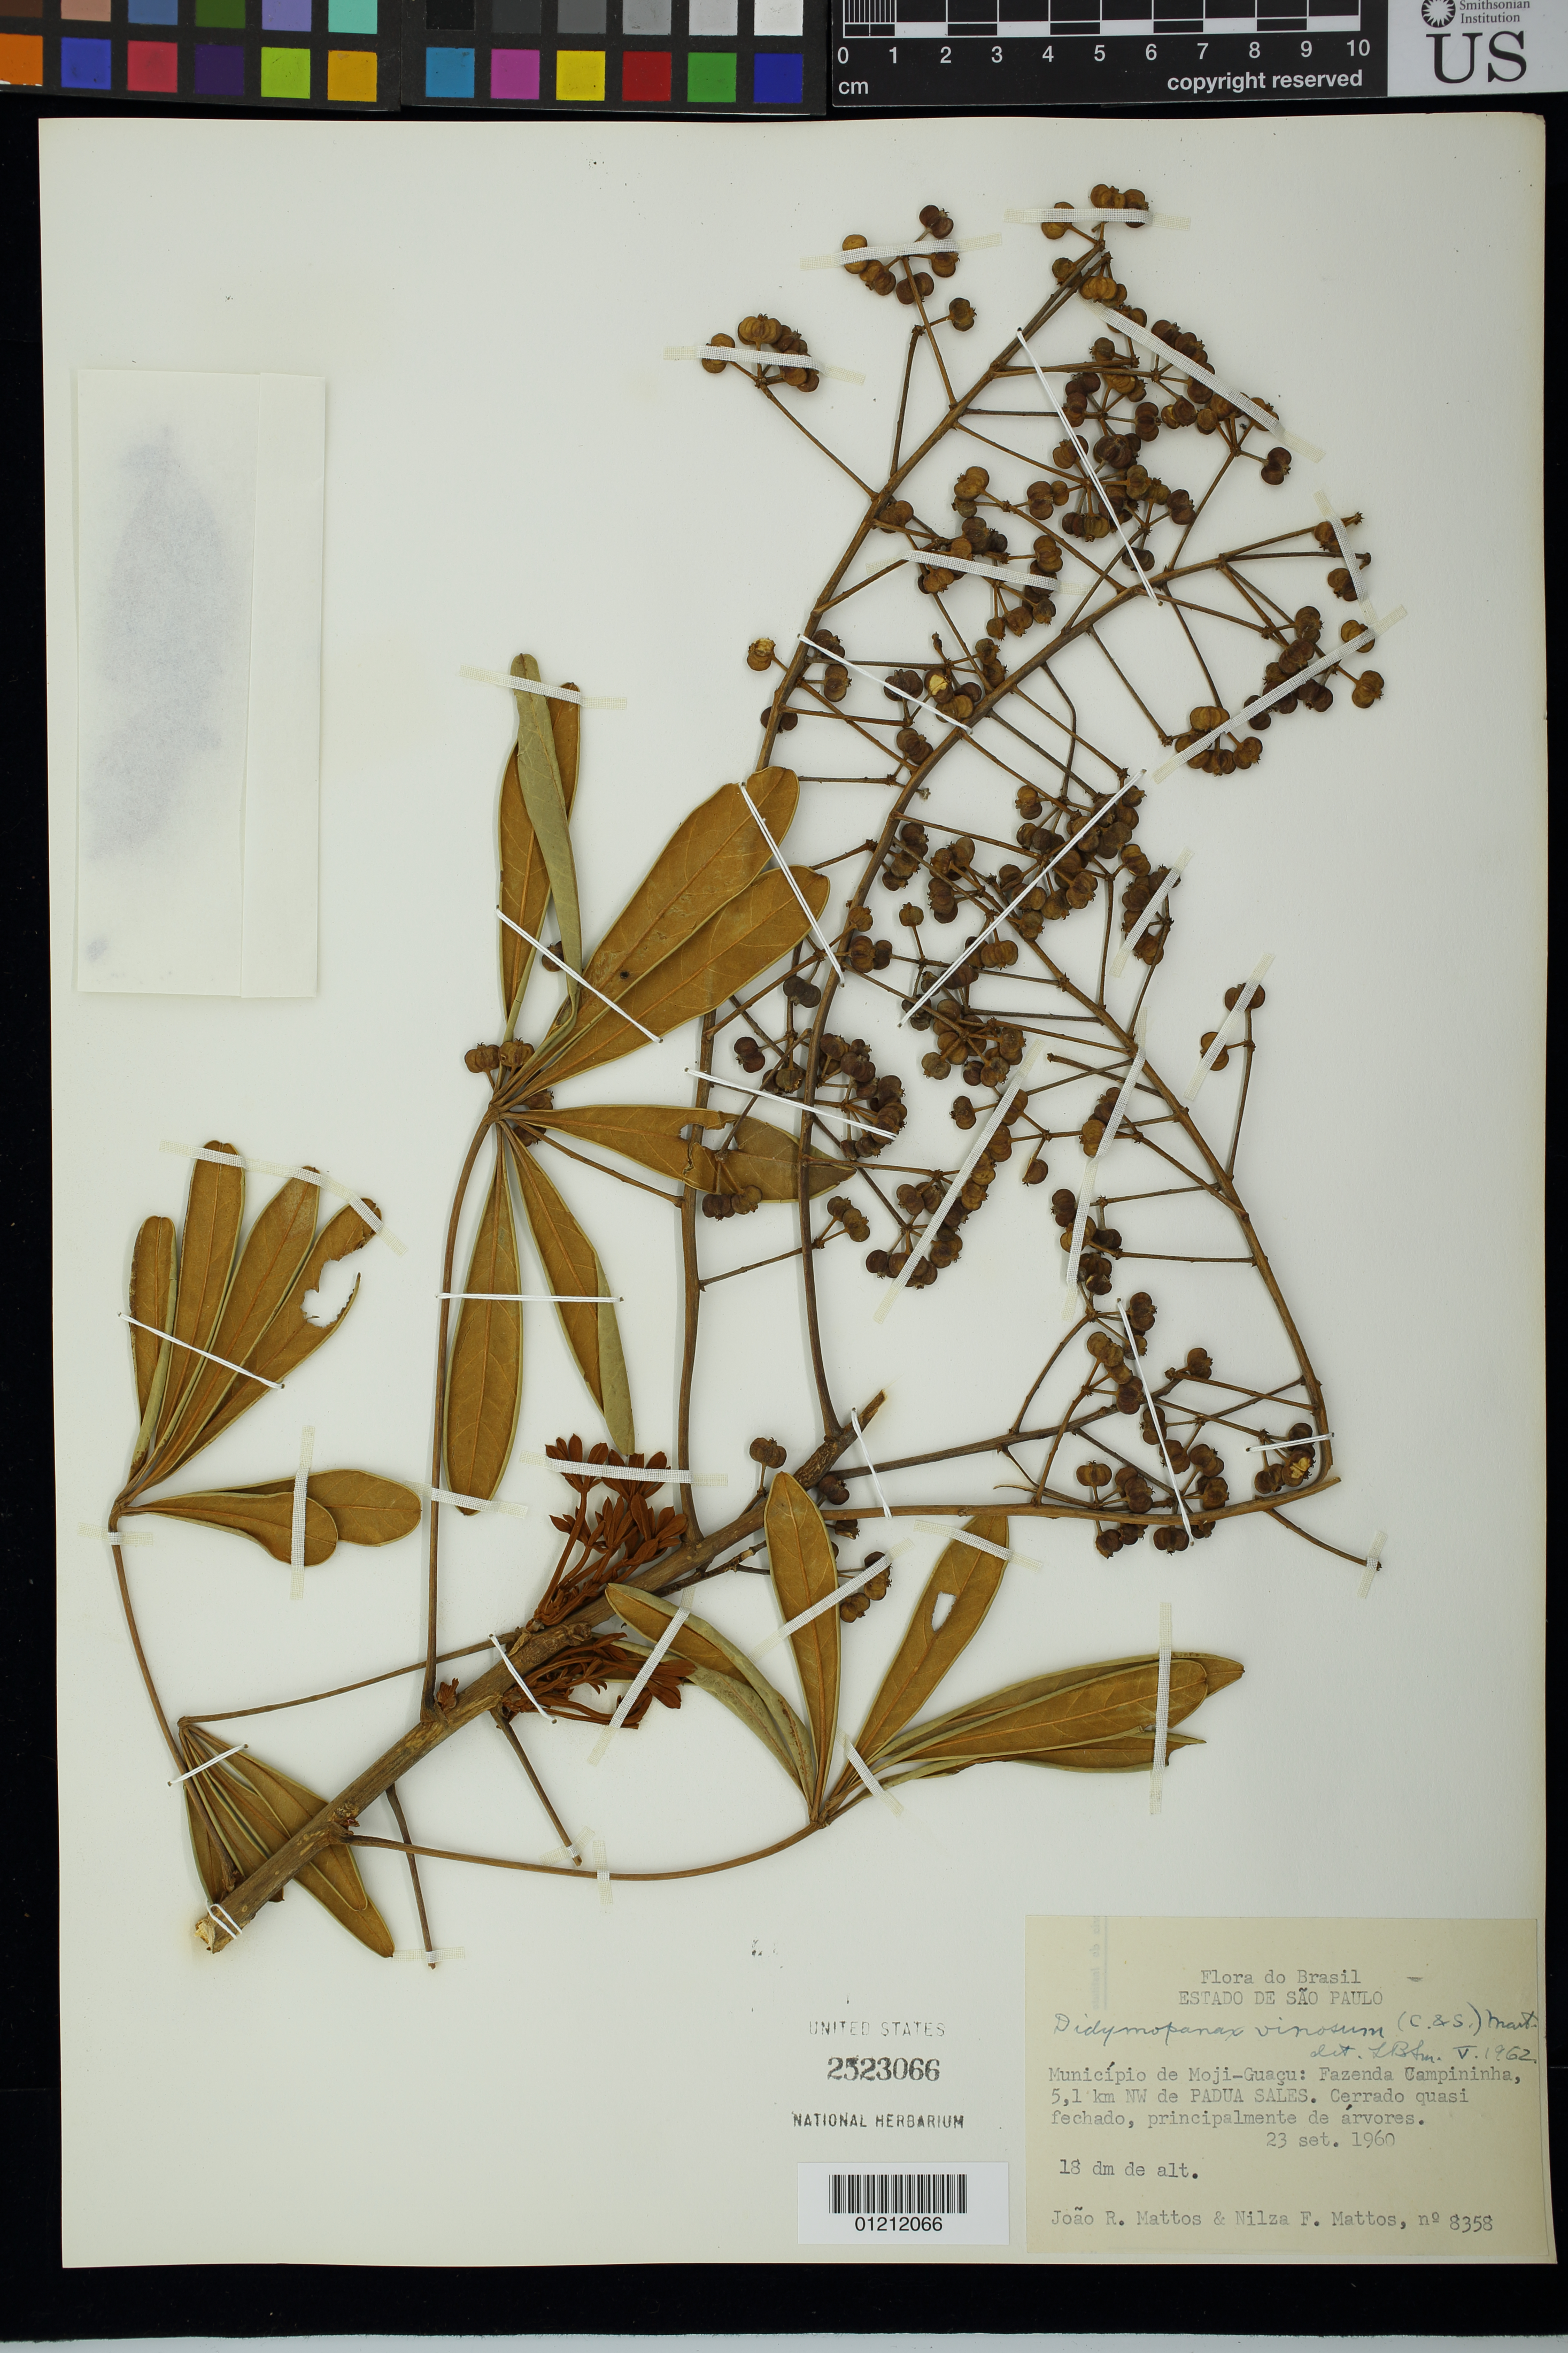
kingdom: Plantae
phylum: Tracheophyta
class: Magnoliopsida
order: Apiales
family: Araliaceae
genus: Schefflera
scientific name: Schefflera vinosa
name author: (Cham. & Schltdl.) Frodin & Fiaschi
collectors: J. R. de Mattos & N. F. Mattos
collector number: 8358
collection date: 1960-09-23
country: Brazil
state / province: São Paulo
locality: Município de Moji-Guatu: Fazenda Campininha, 5,1 km NW de Padua Sales. Cerrado quasi fechado, principalmente de árvores.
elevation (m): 18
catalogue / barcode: US 2523066